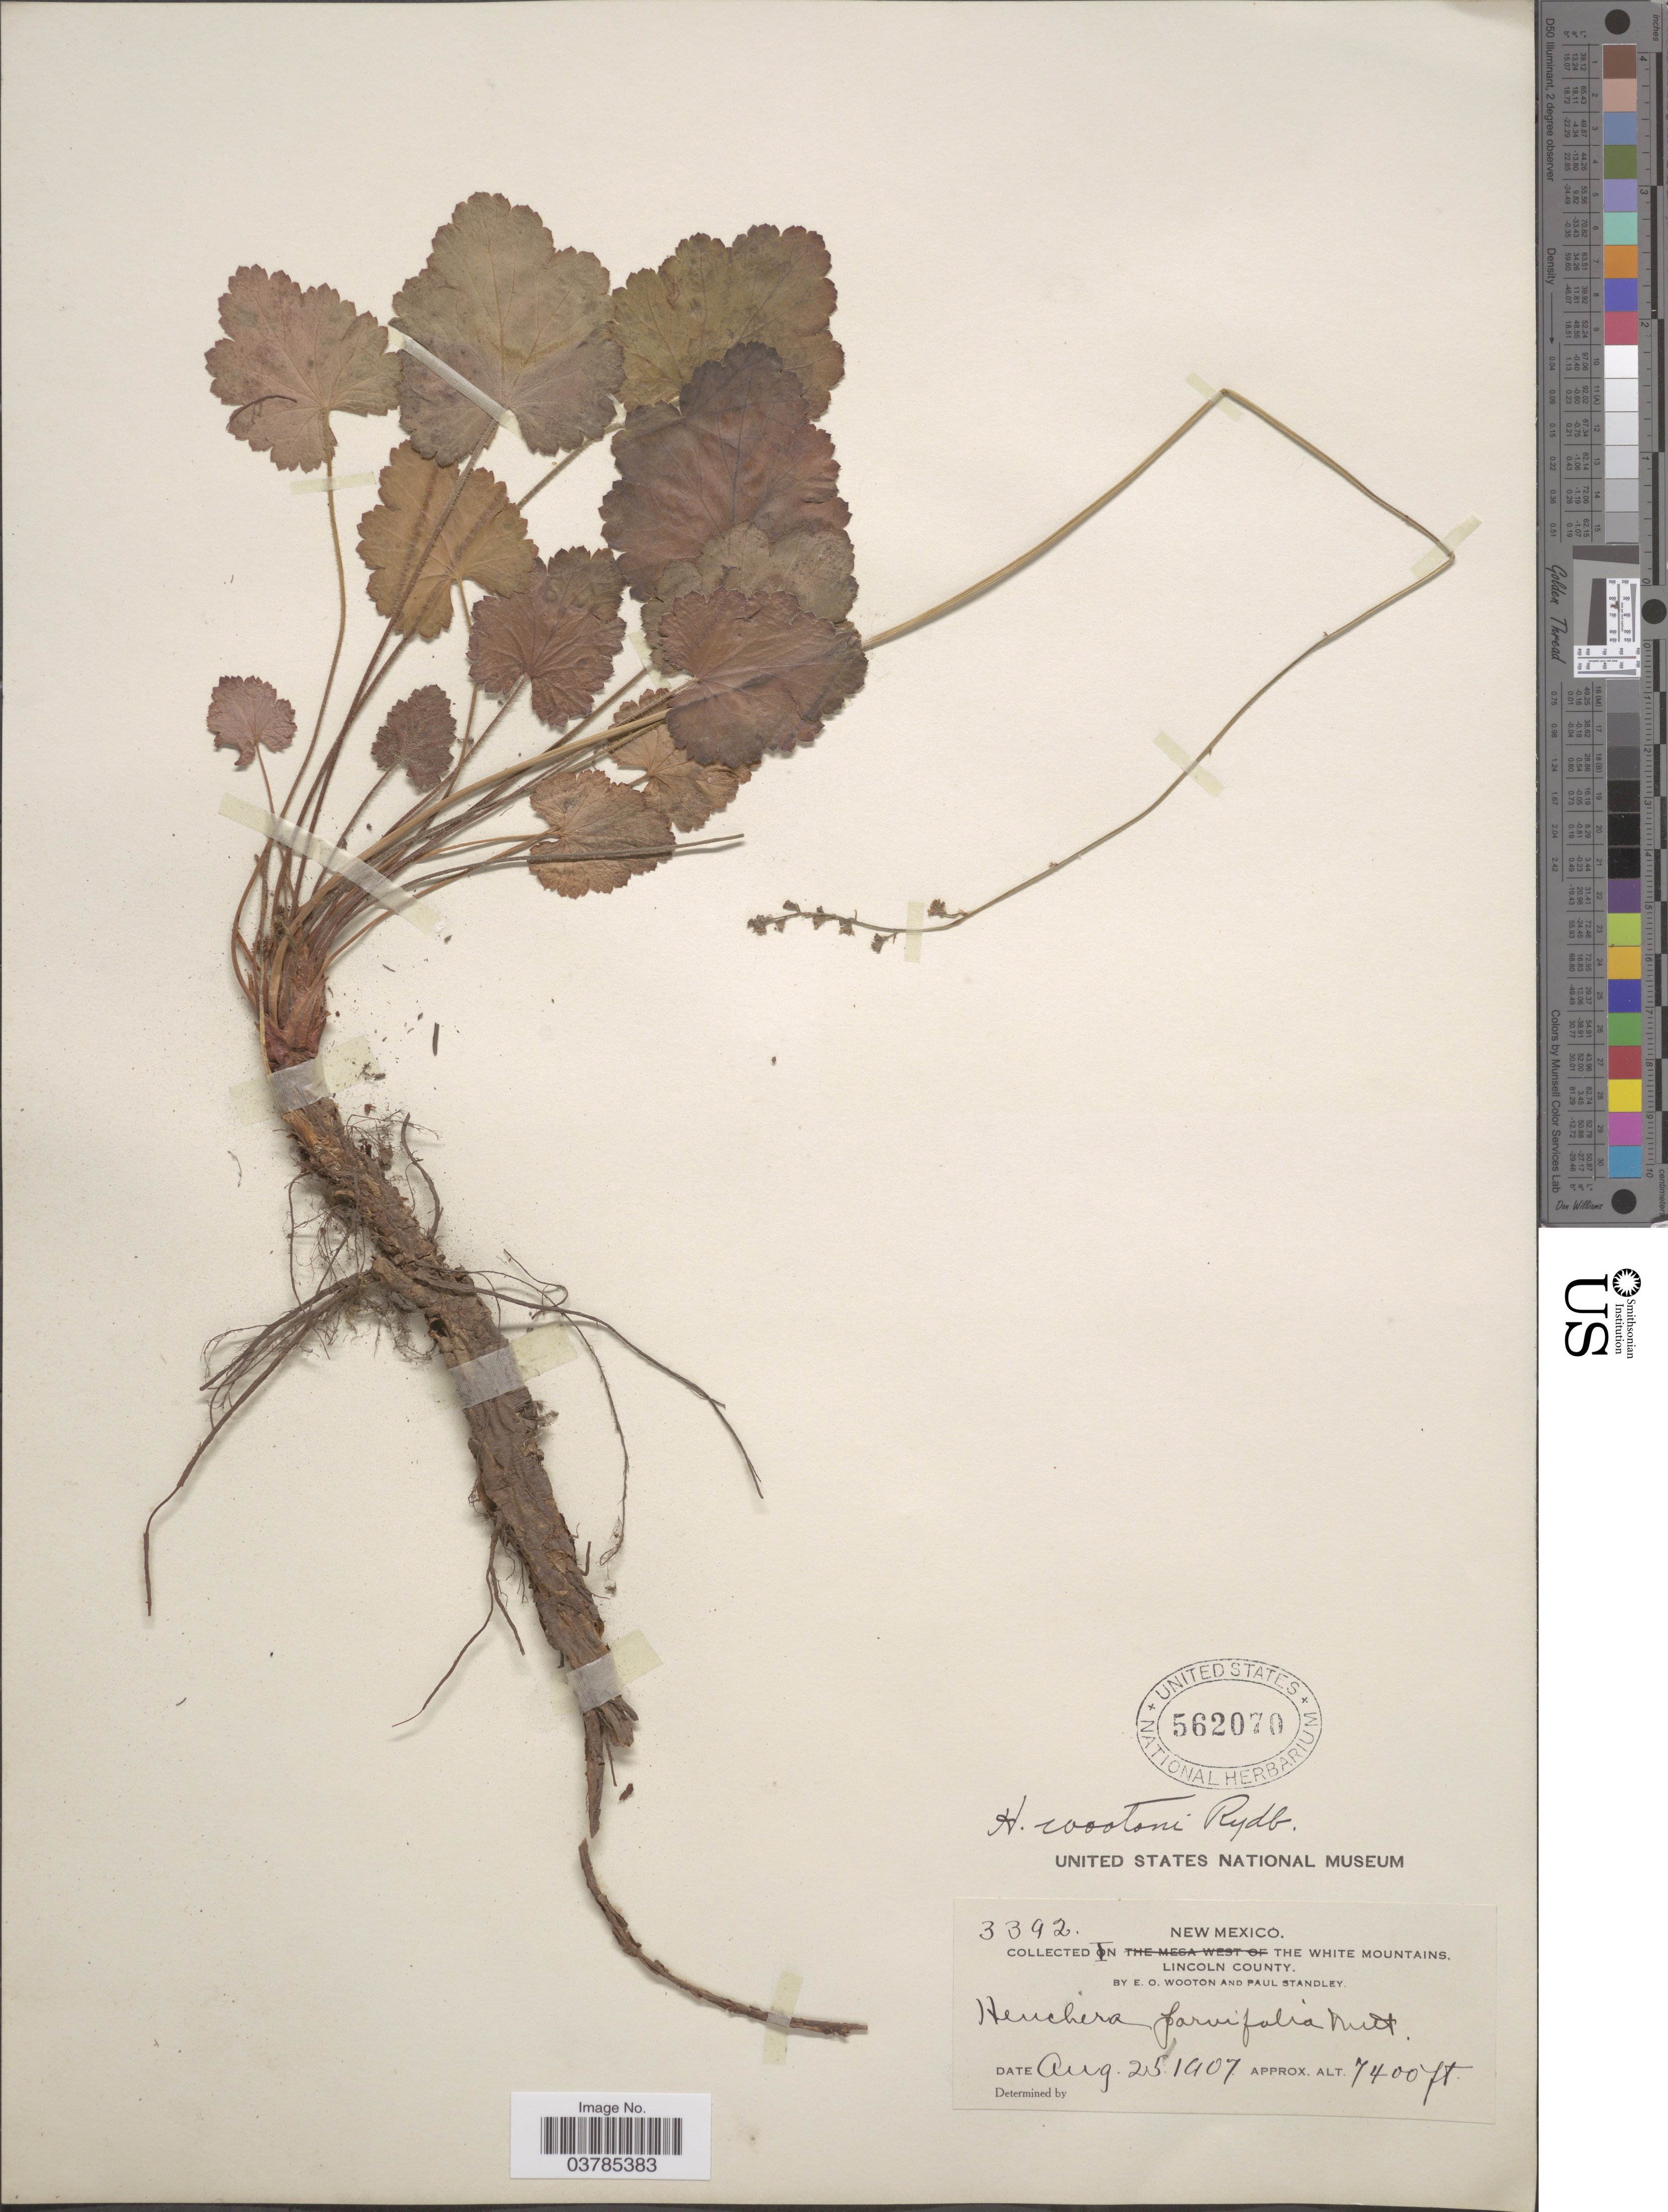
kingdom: Plantae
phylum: Tracheophyta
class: Magnoliopsida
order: Saxifragales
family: Saxifragaceae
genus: Heuchera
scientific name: Heuchera wootonii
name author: Rydb.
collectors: E. O. Wooton & P. C. Standley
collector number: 3392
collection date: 1907-08-25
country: United States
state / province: New Mexico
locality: In the White Mountains, Lincoln County.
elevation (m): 2256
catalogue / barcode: US 562070